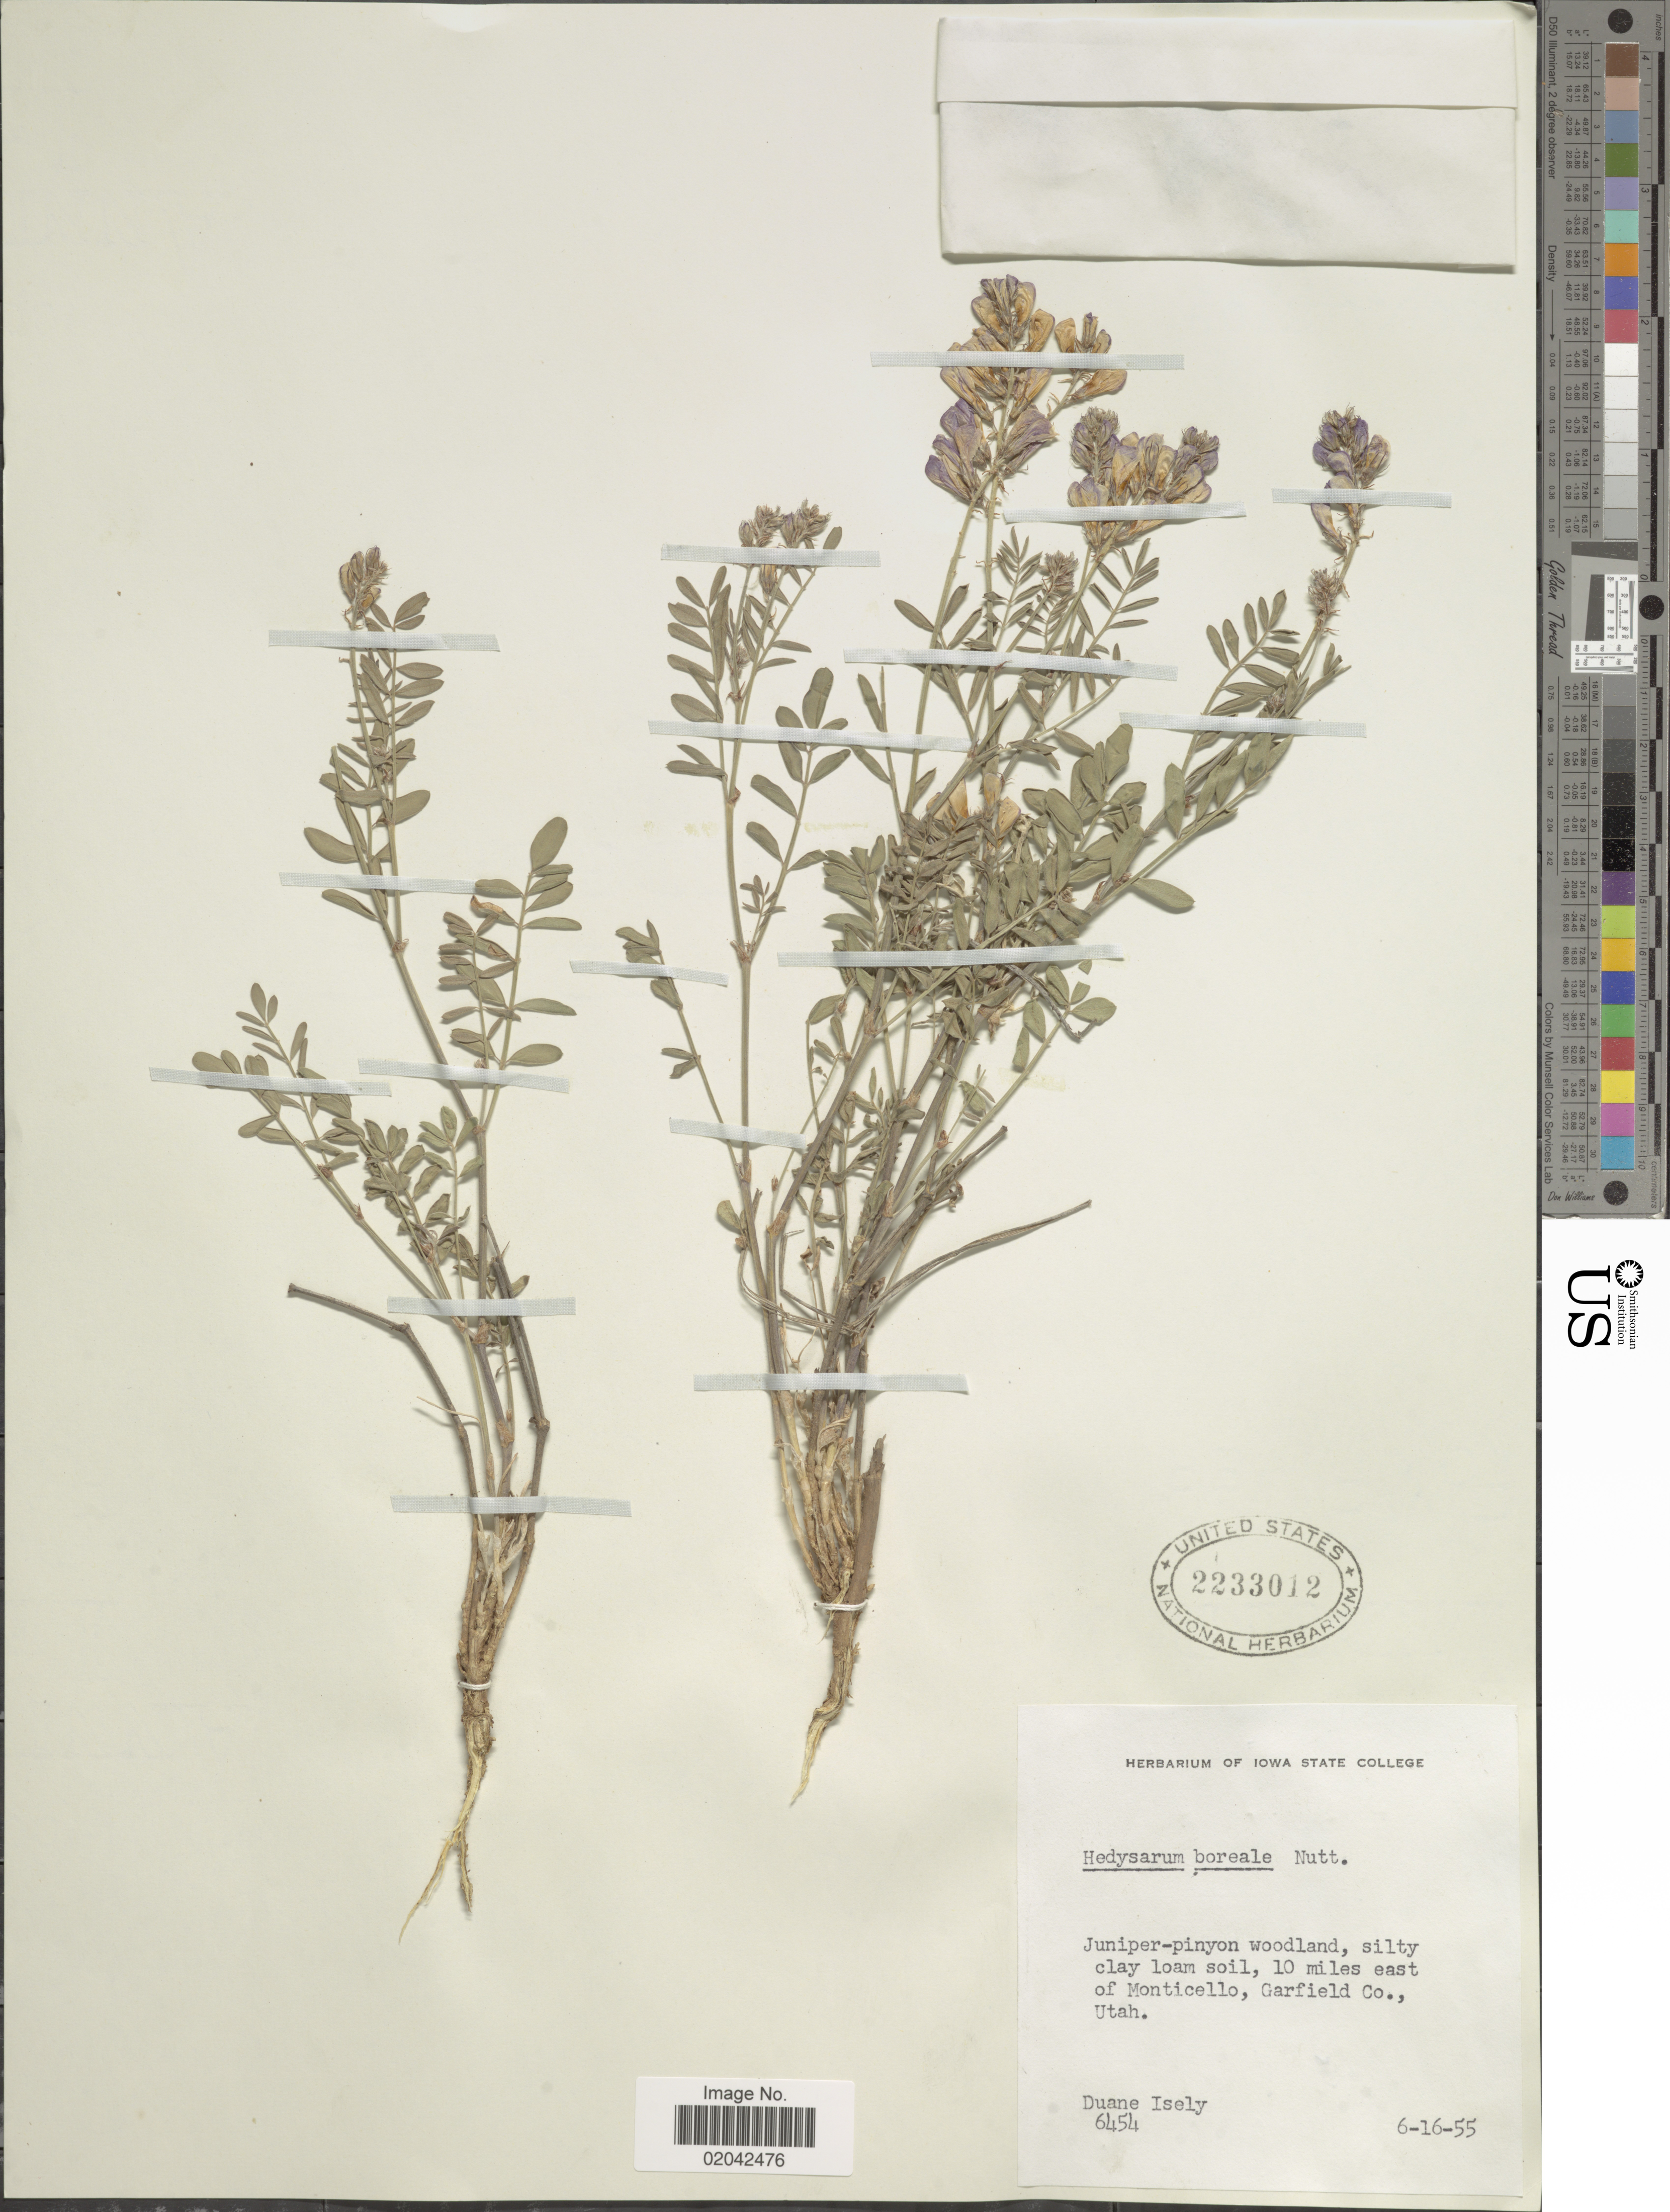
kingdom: Plantae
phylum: Tracheophyta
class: Magnoliopsida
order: Fabales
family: Fabaceae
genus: Hedysarum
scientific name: Hedysarum boreale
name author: Nutt.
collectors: D. Isely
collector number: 6454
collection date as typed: Transcribed d/m/y: 16/6/55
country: United States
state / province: Utah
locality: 10 miles east of Monticello, Garfield Co.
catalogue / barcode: US 2233012